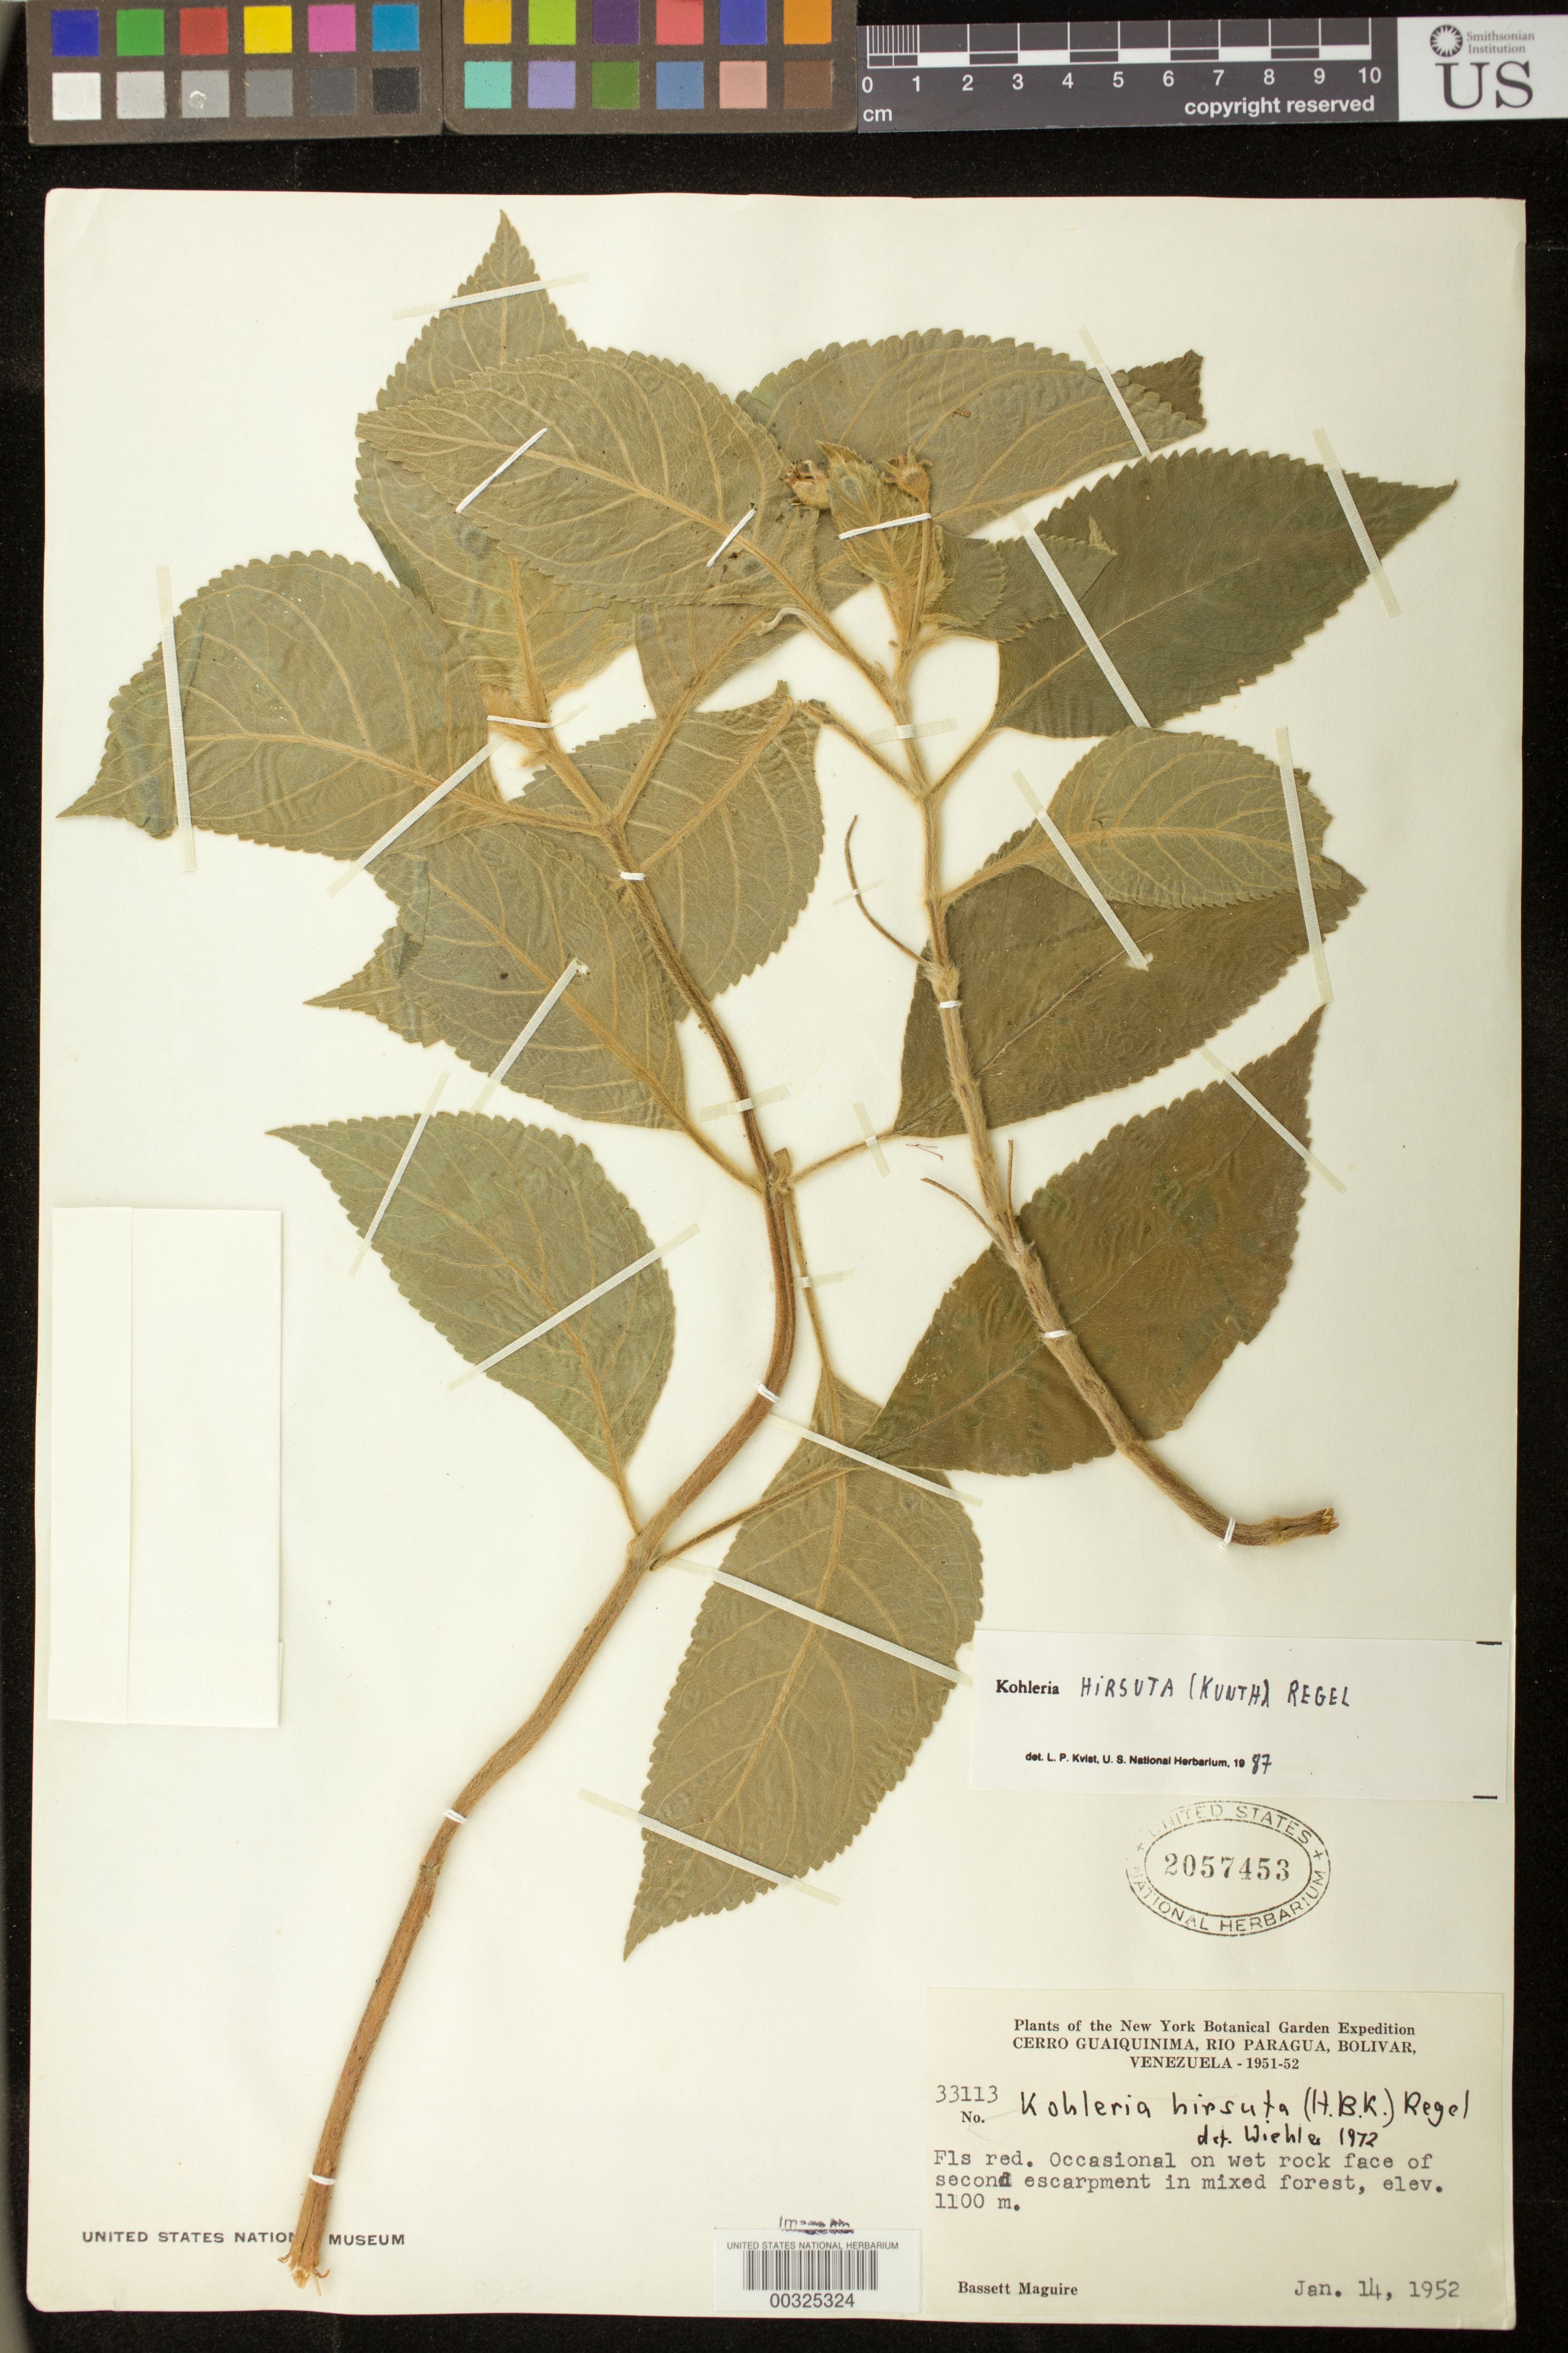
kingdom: Plantae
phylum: Tracheophyta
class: Magnoliopsida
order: Lamiales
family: Gesneriaceae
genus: Kohleria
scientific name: Kohleria hirsuta var. hirsuta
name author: (Kunth) Regel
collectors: B. Maguire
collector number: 33113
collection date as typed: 14 Jan 1952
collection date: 1952-01-14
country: Venezuela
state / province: Bolívar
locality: Cerro Guaiquinima, Rio Paragua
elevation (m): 1100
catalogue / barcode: US 2057453